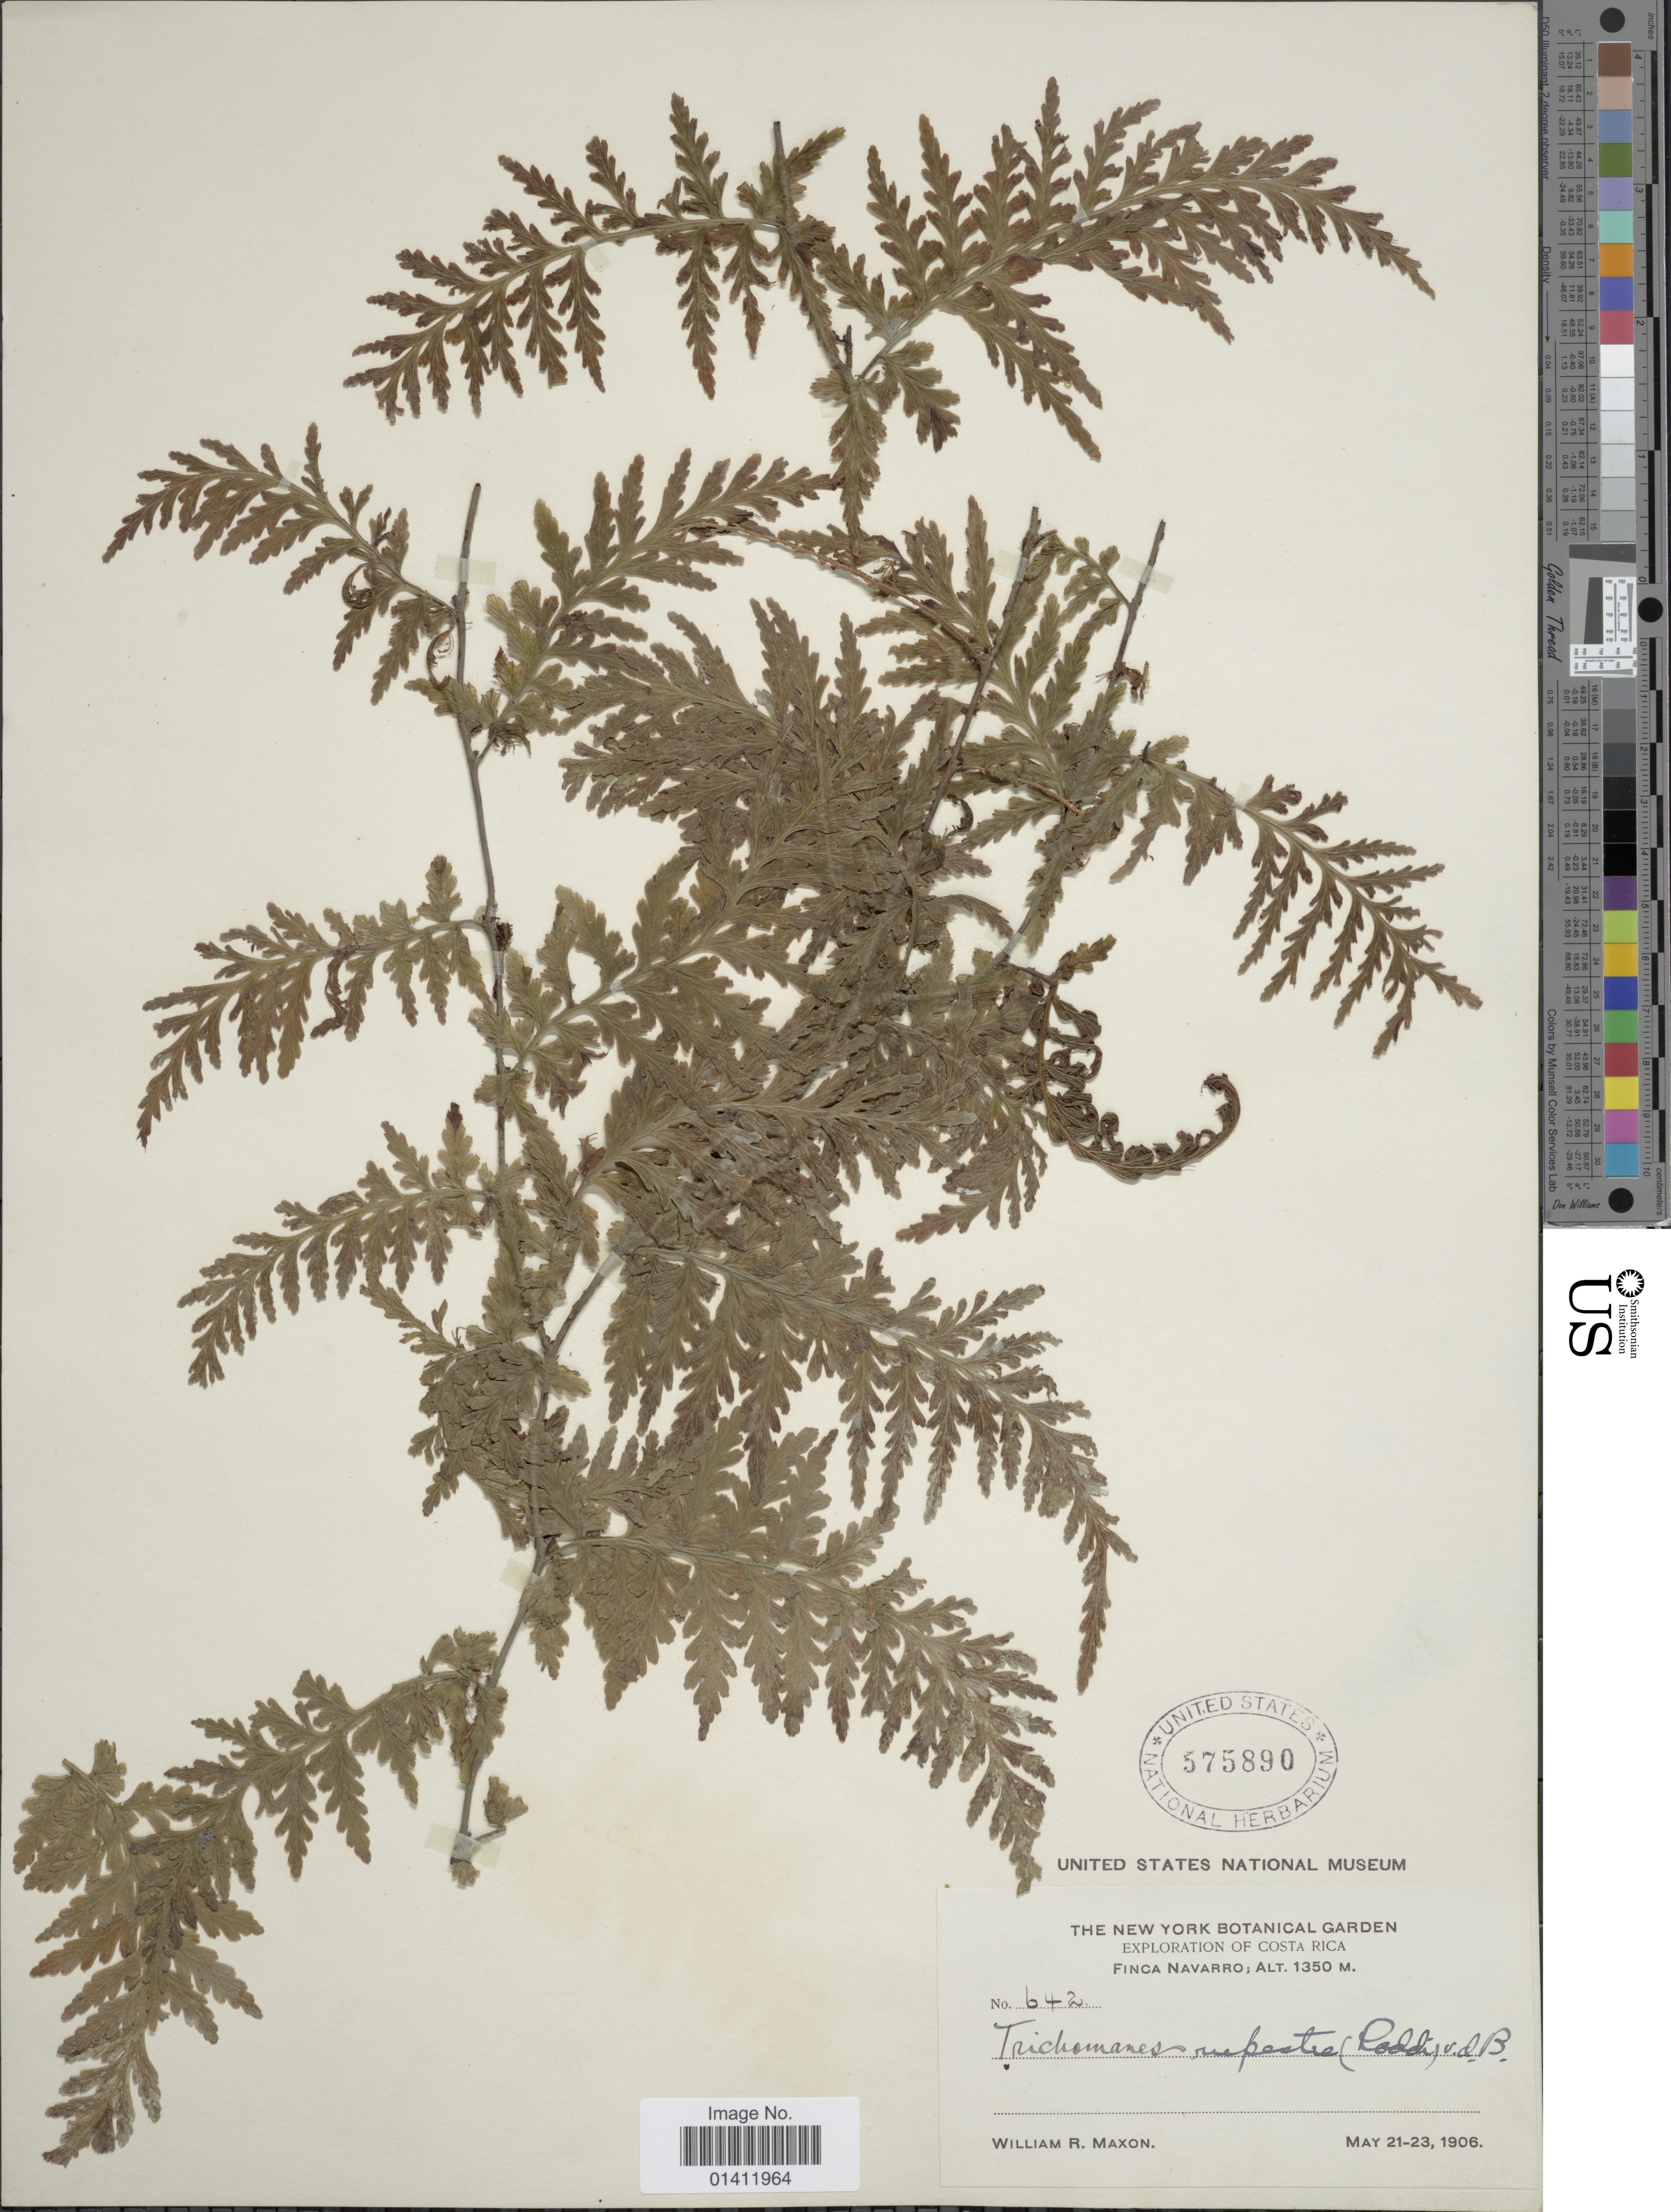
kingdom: Plantae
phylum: Tracheophyta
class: Polypodiopsida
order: Hymenophyllales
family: Hymenophyllaceae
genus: Vandenboschia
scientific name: Vandenboschia rupestris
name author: (Raddi) Ebihara & K. Iwats.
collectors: W. R. Maxon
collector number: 642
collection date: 1906-05-21/1906-06-23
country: Costa Rica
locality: Finca Navarro.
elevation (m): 1350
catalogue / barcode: US 575890